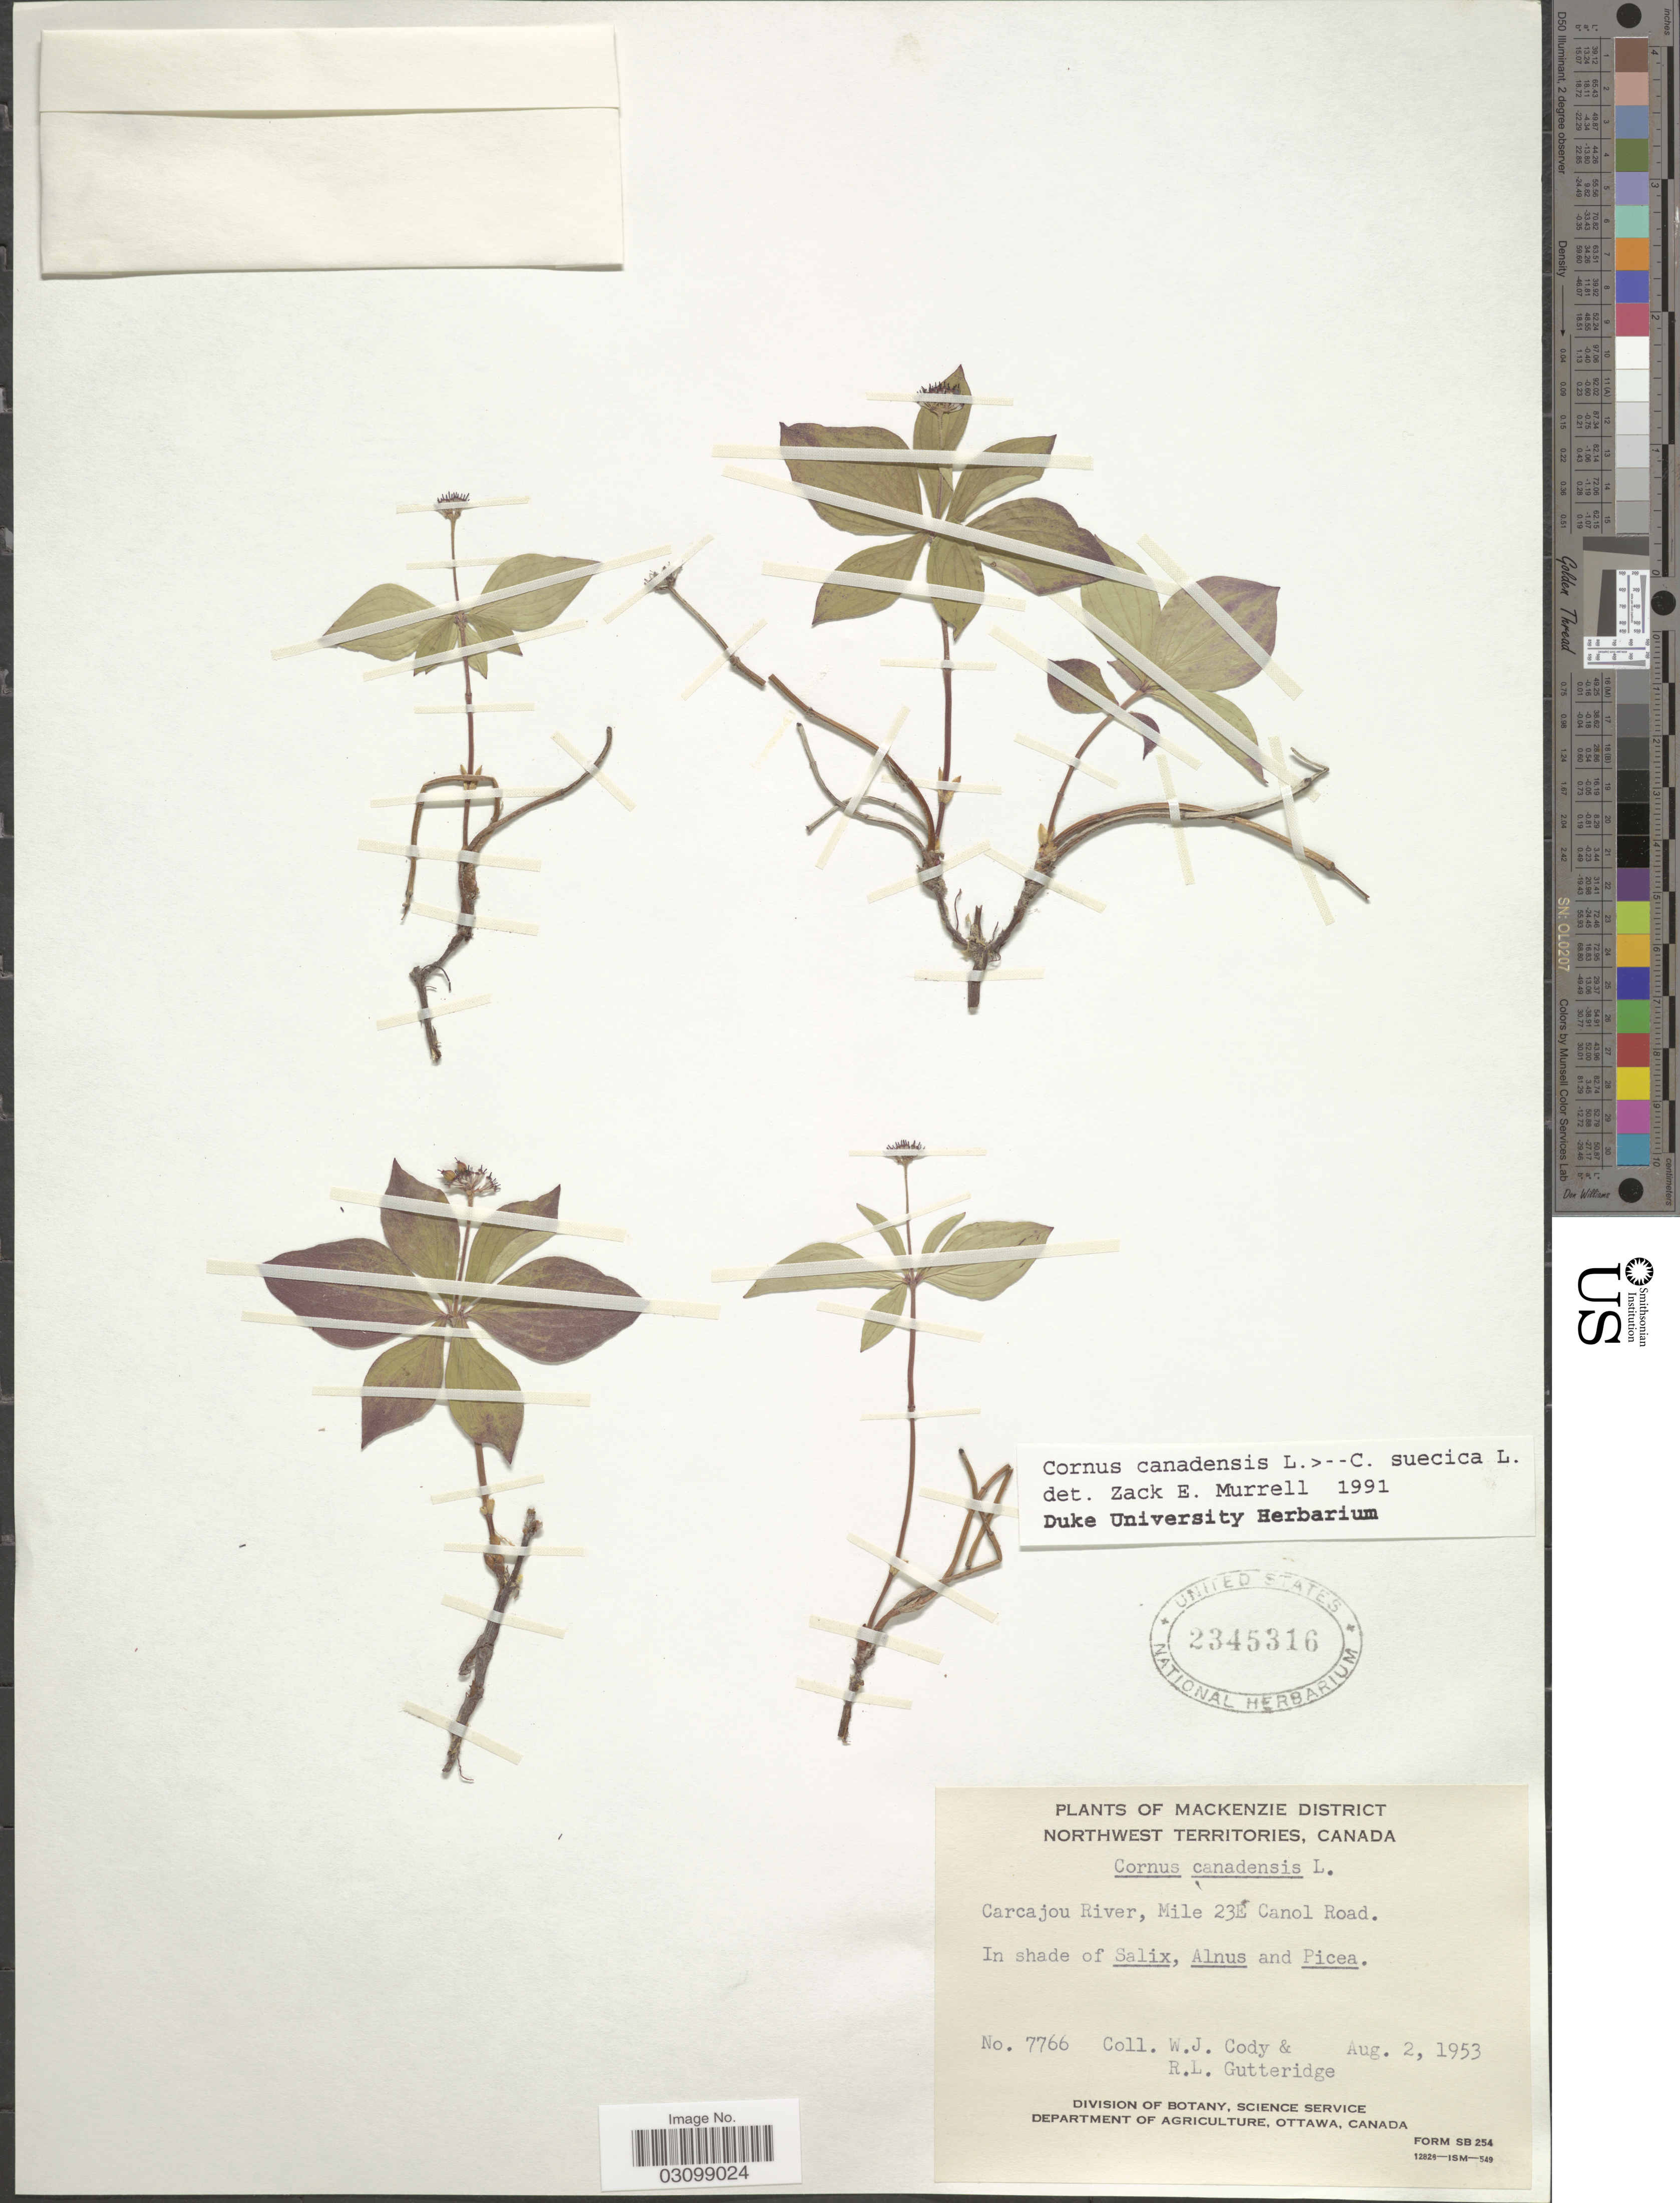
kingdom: Plantae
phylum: Tracheophyta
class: Magnoliopsida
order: Cornales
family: Cornaceae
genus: Cornus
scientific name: Cornus sp.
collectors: W. Cody & R. Gutteridge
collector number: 7766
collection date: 1953-08-02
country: Canada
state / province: Northwest Territories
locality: Mackenzie District, Carcajou River, Mile 23E Canol Road.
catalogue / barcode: US 2345316